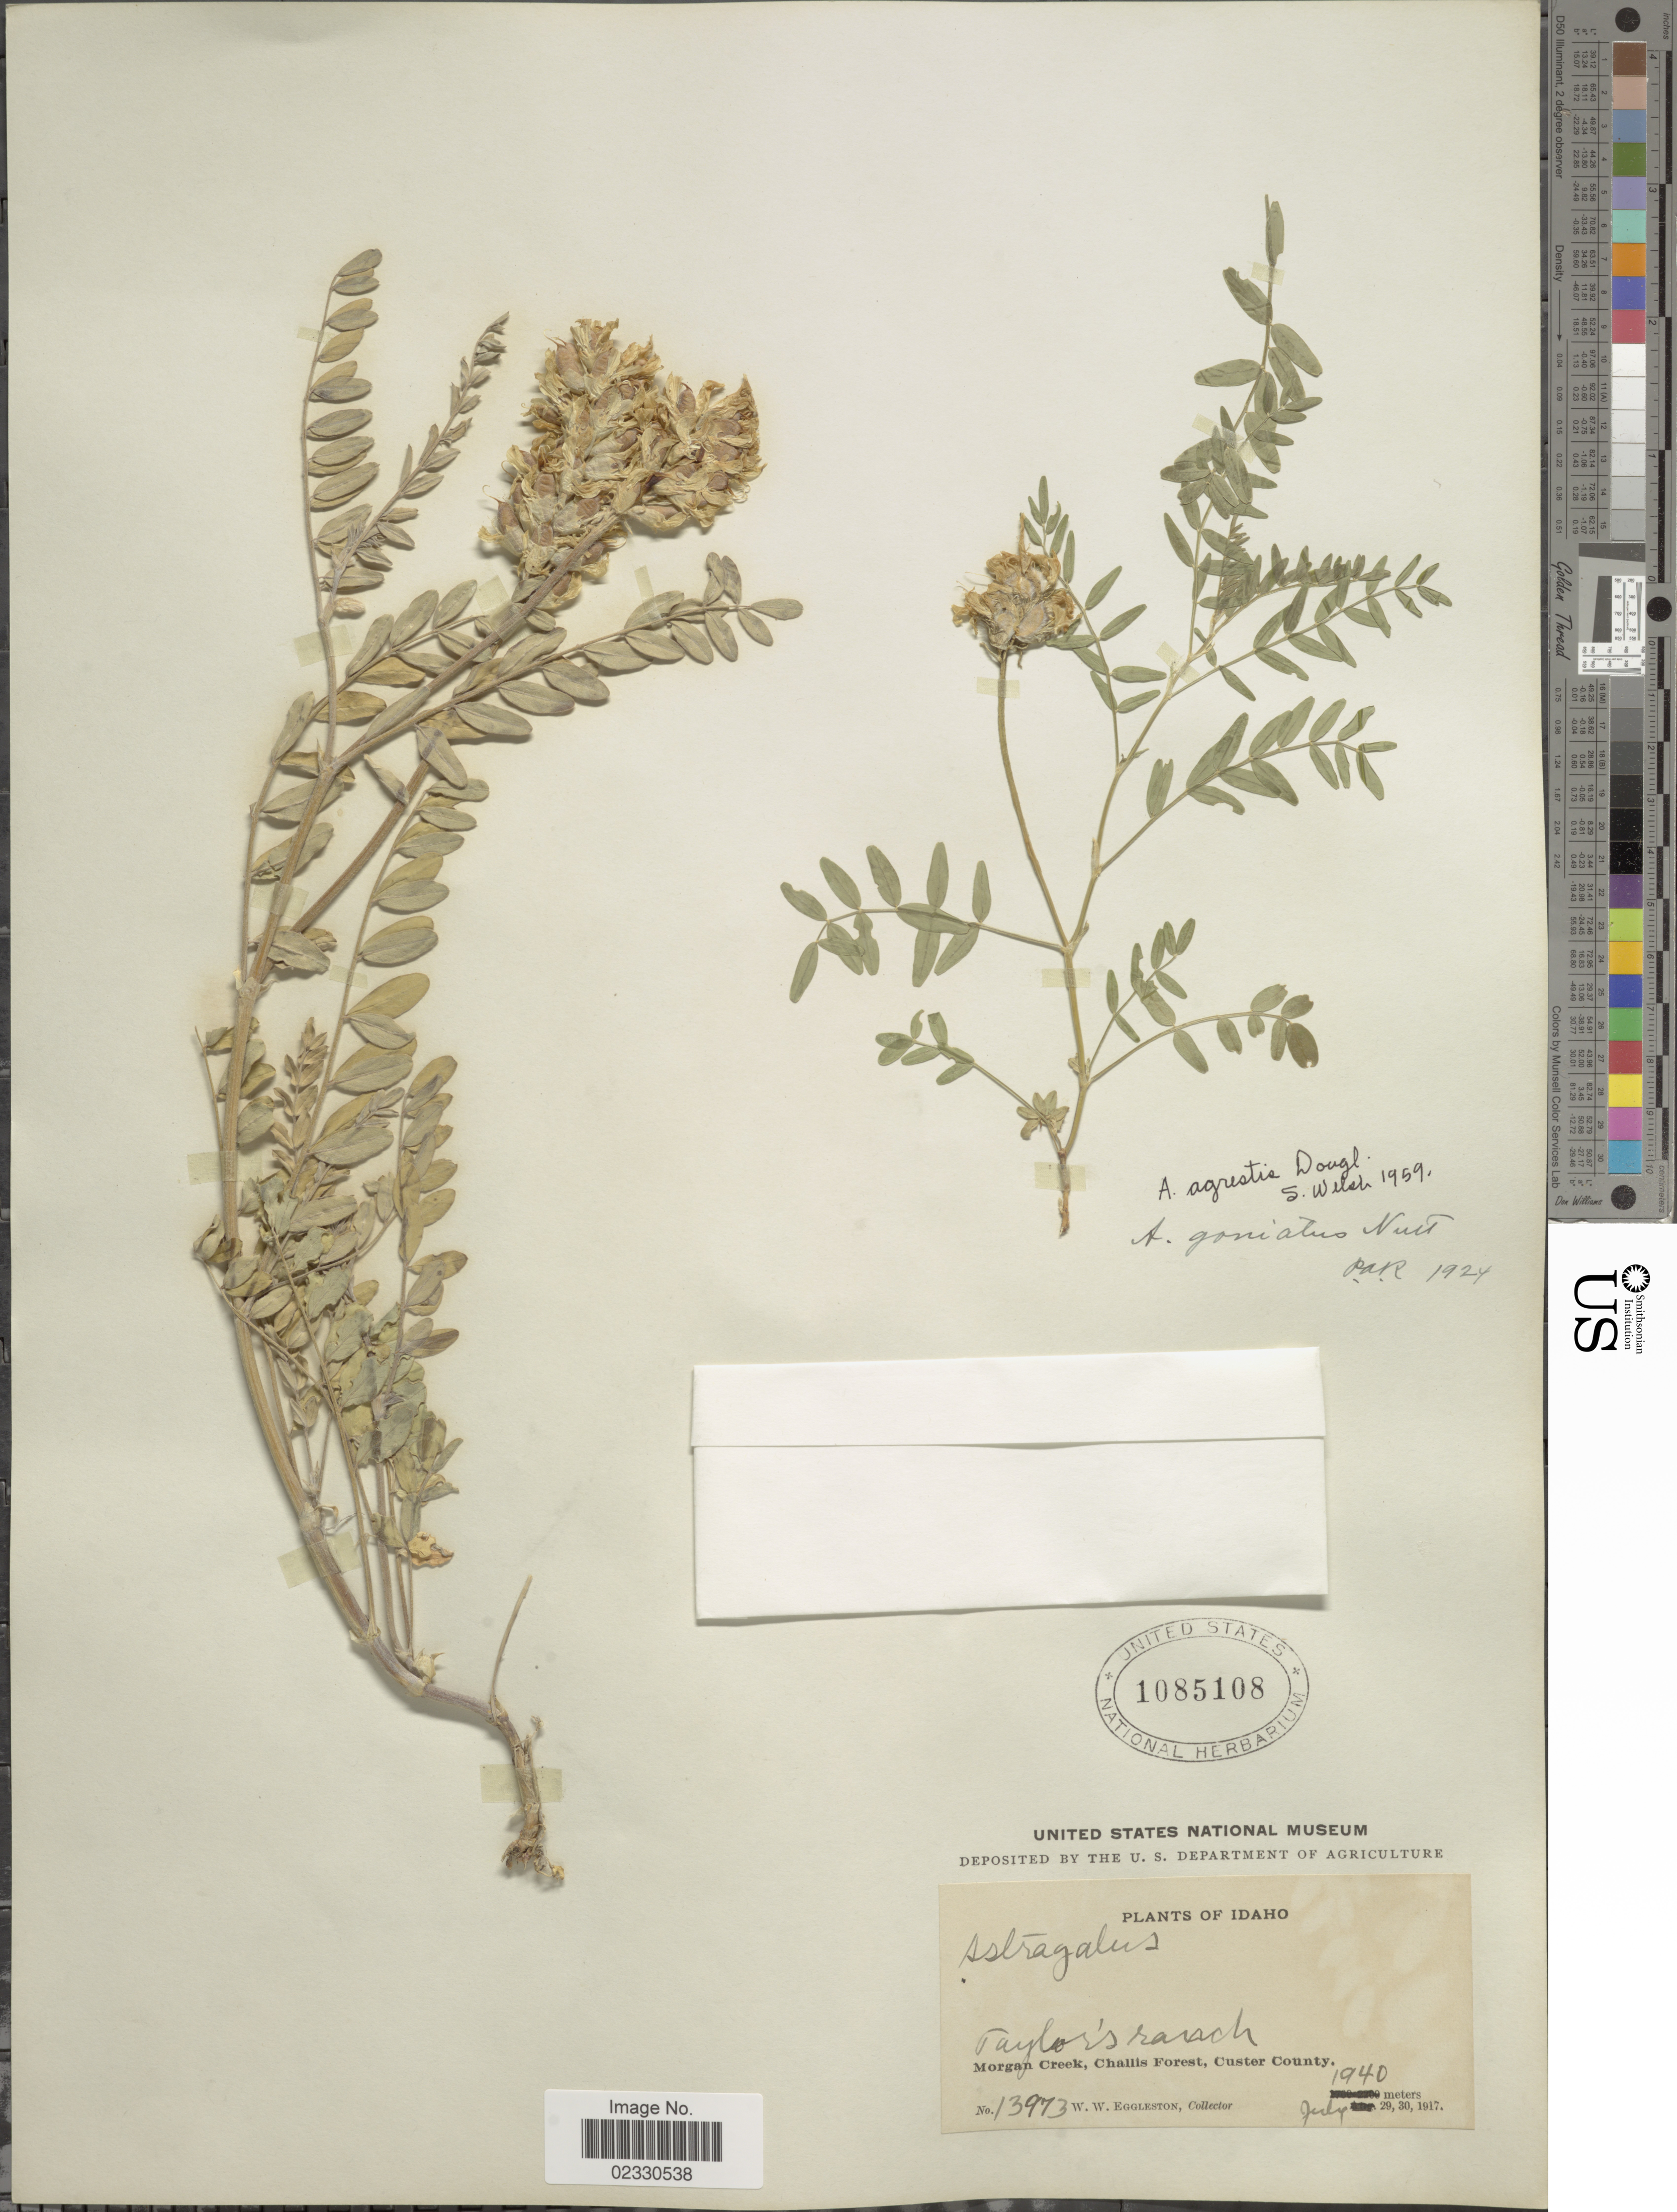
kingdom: Plantae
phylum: Tracheophyta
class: Magnoliopsida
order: Fabales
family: Fabaceae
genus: Astragalus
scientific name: Astragalus dasyglottis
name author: DC.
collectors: W. W. Eggleston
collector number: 13973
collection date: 1917-07-29/1917-07-30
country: United States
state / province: Idaho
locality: Taylor's ranch, Morgan Creek, Challis Forest, Custer County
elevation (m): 1940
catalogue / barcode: US 1085108